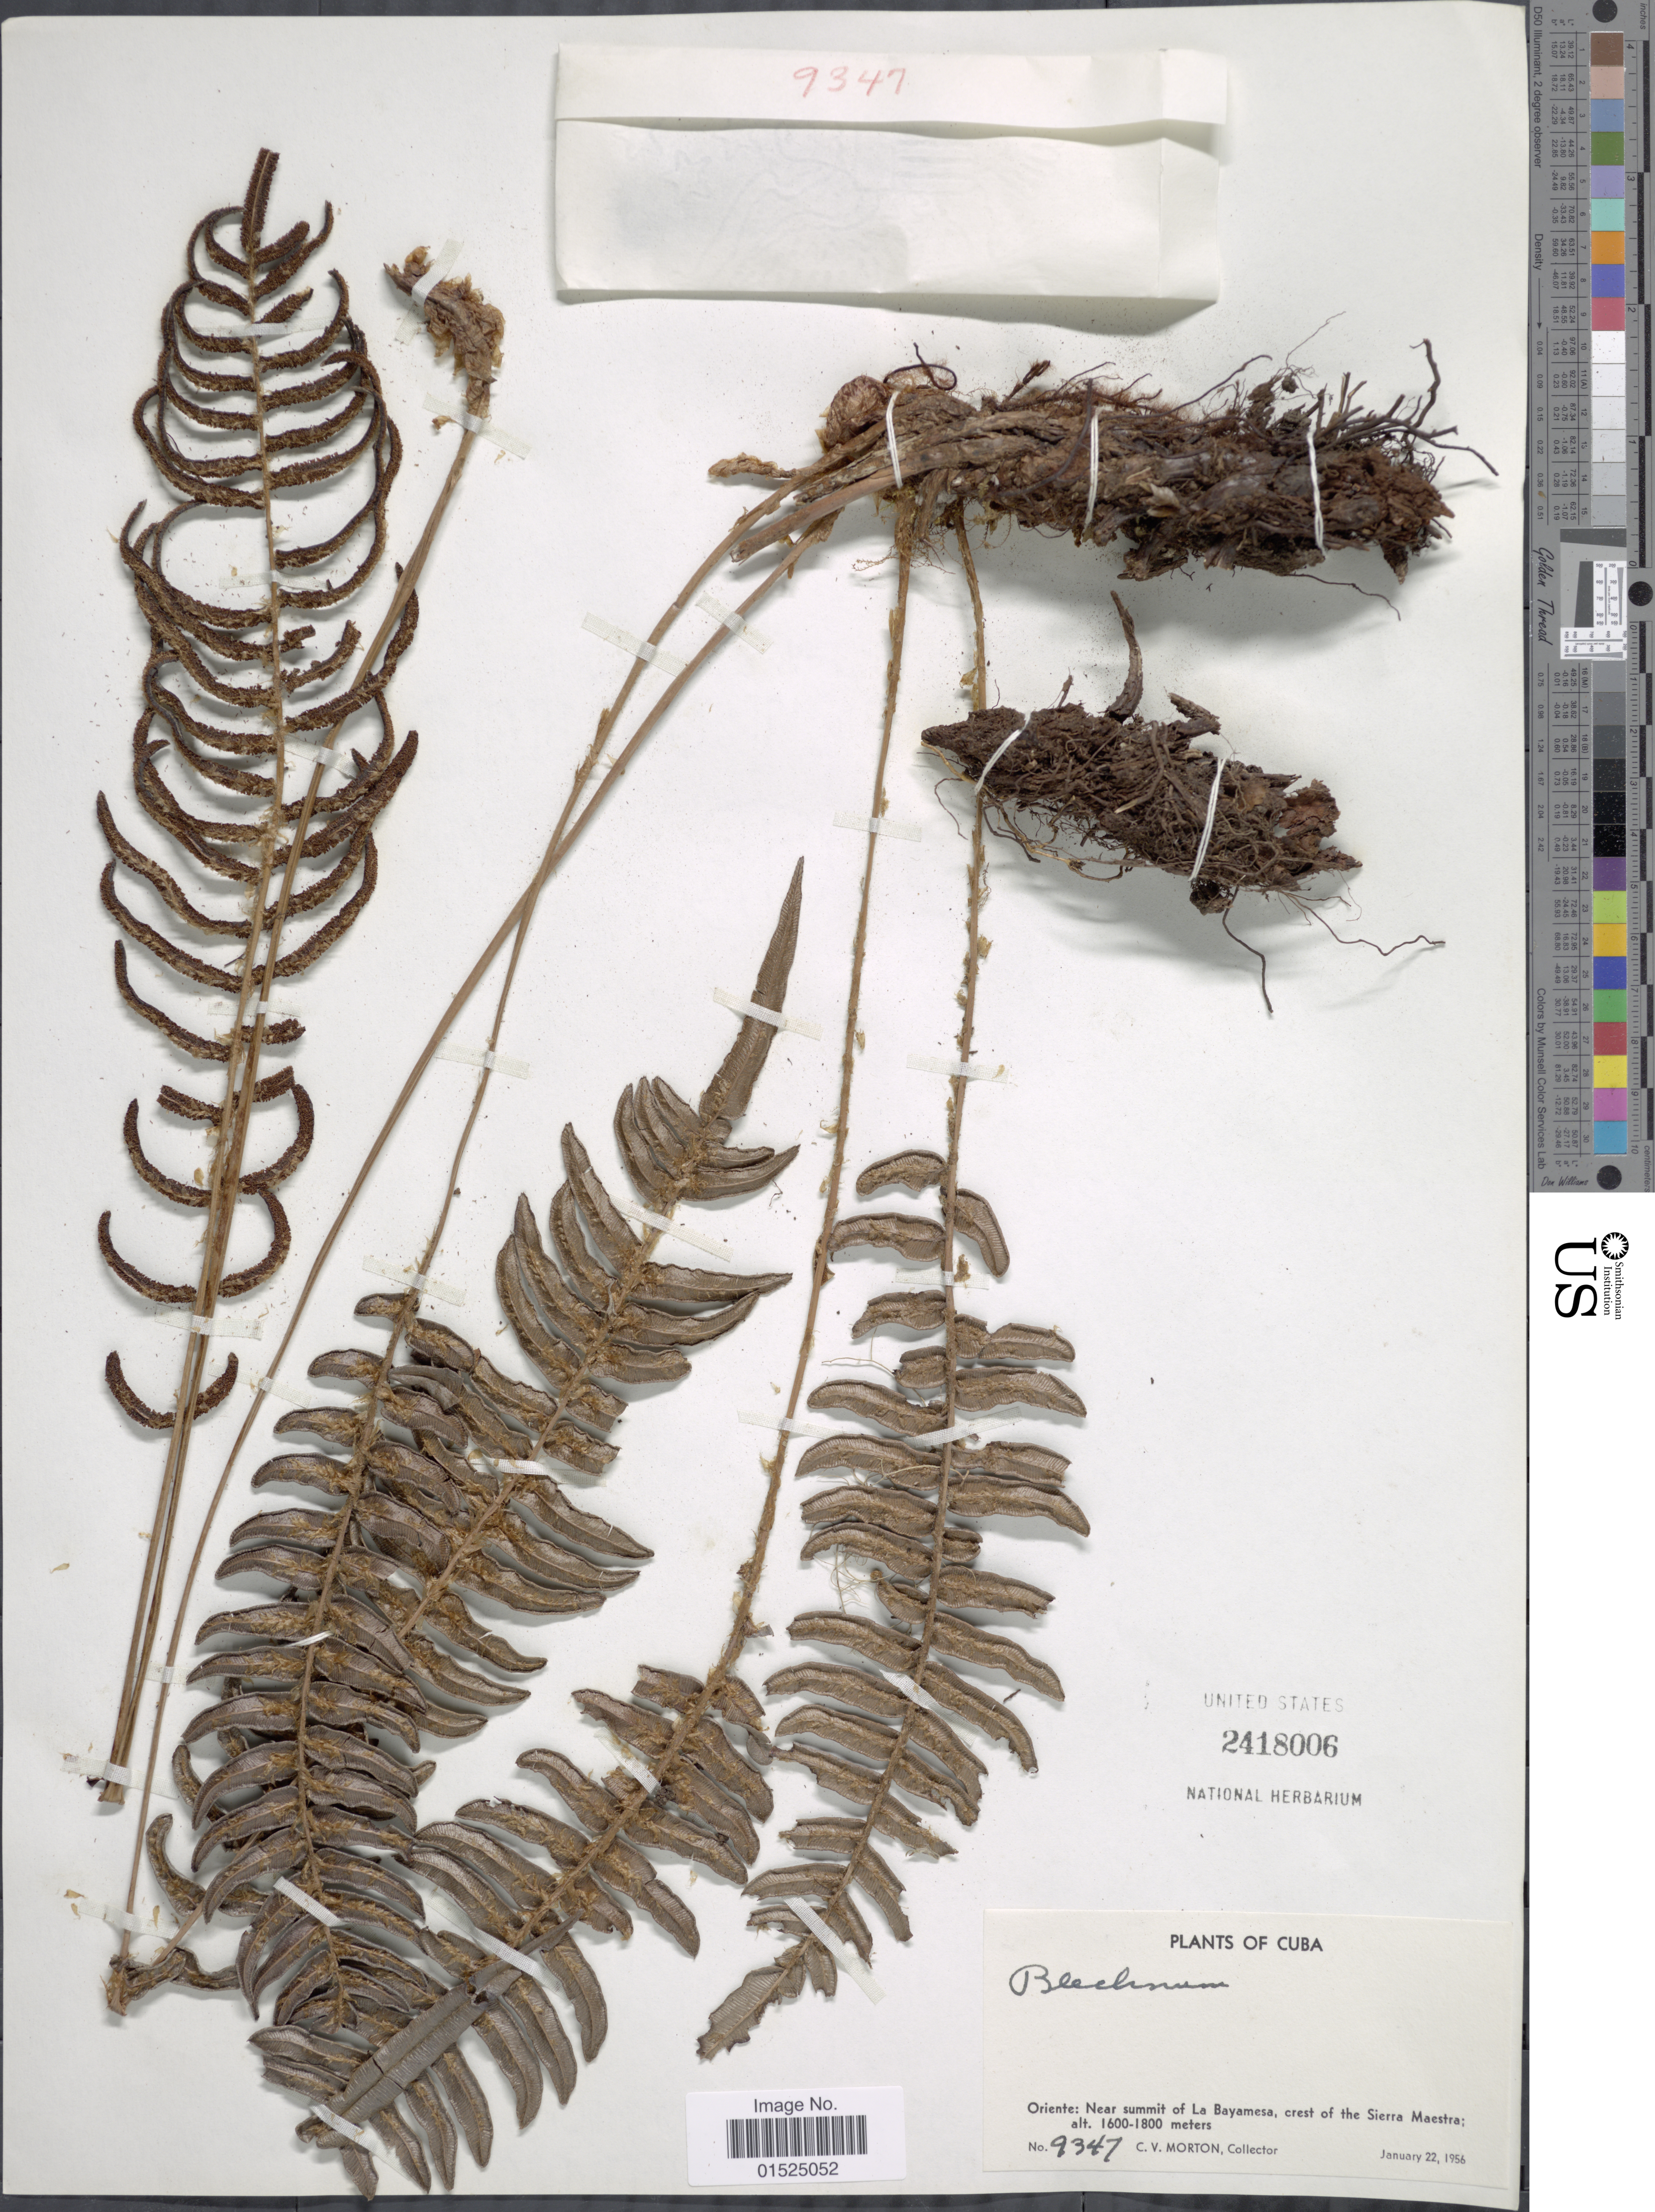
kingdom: Plantae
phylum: Tracheophyta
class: Polypodiopsida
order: Polypodiales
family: Blechnaceae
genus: Blechnum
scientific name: Blechnum sp.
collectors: C. V. Morton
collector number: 9347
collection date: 1956-01-22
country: Cuba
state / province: Oriente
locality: Near summit of La Bayamesa, crest of the Sierra Maestra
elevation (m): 1600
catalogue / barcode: US 2418006